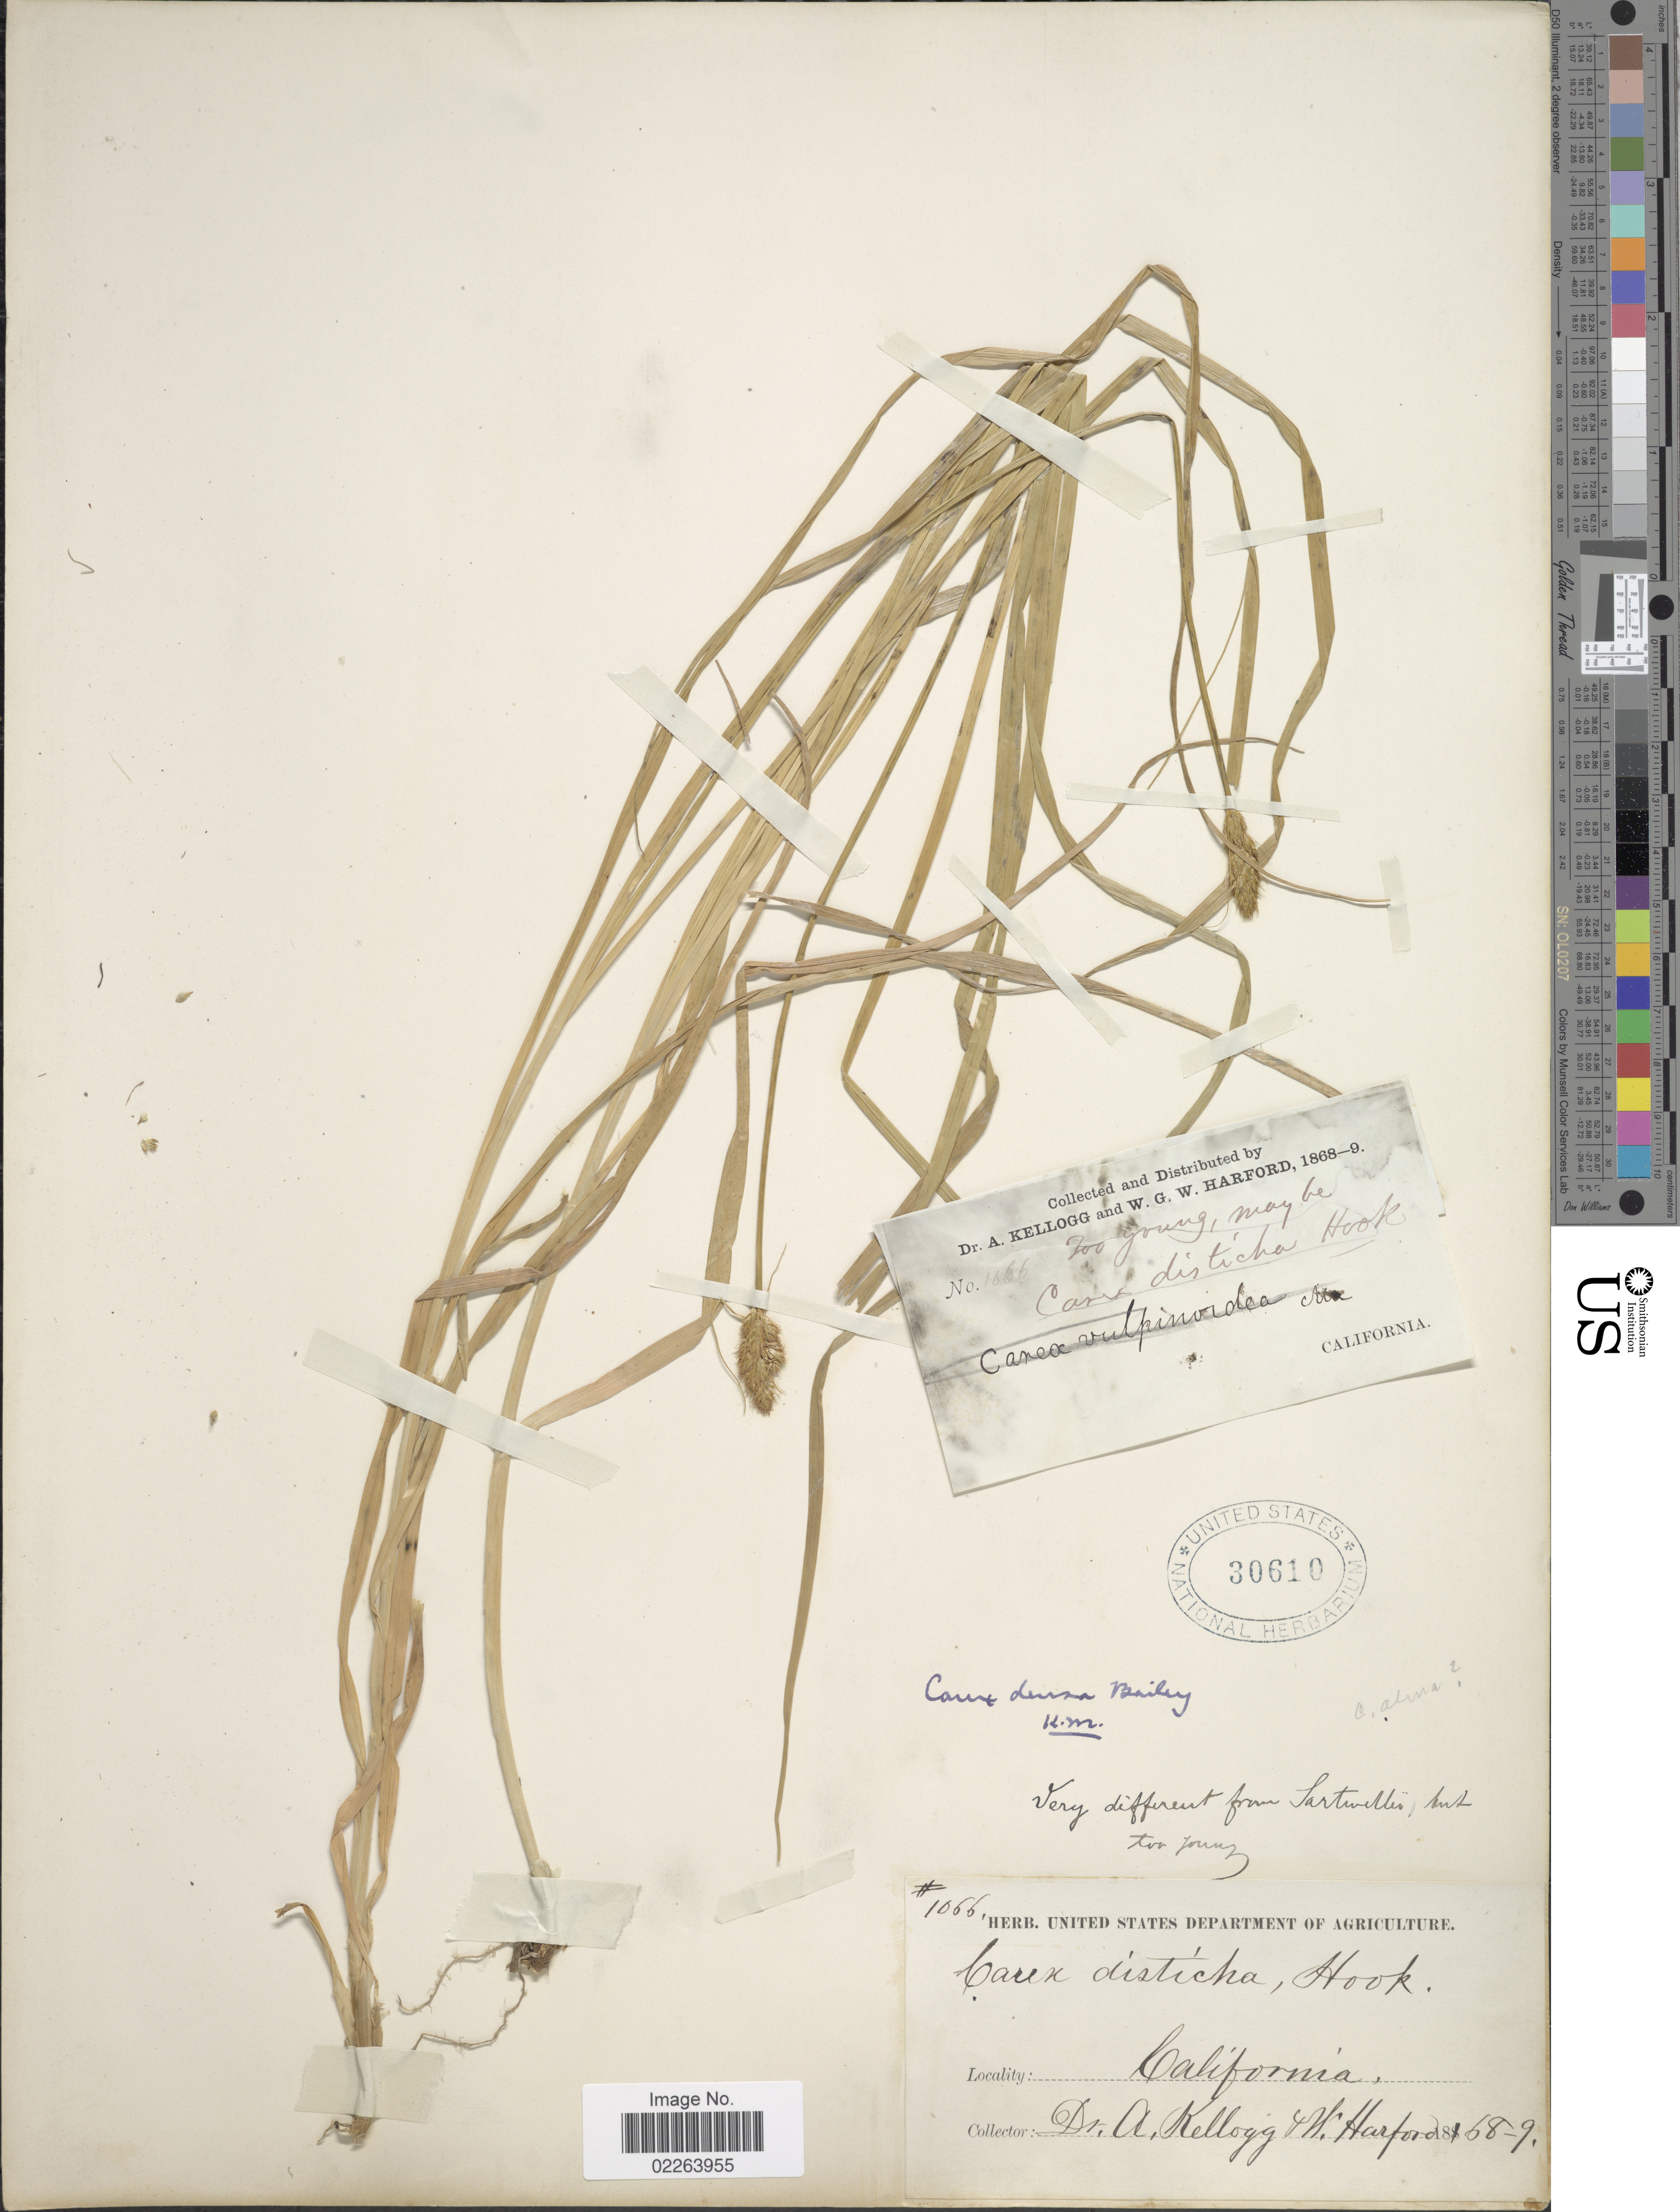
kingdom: Plantae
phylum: Tracheophyta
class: Liliopsida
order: Poales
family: Cyperaceae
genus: Carex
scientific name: Carex densa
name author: (L.H. Bailey) L.H. Bailey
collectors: A. Kellogg & W. G. W. Harford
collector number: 1066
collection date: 1868/1869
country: United States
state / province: California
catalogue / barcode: US 30610